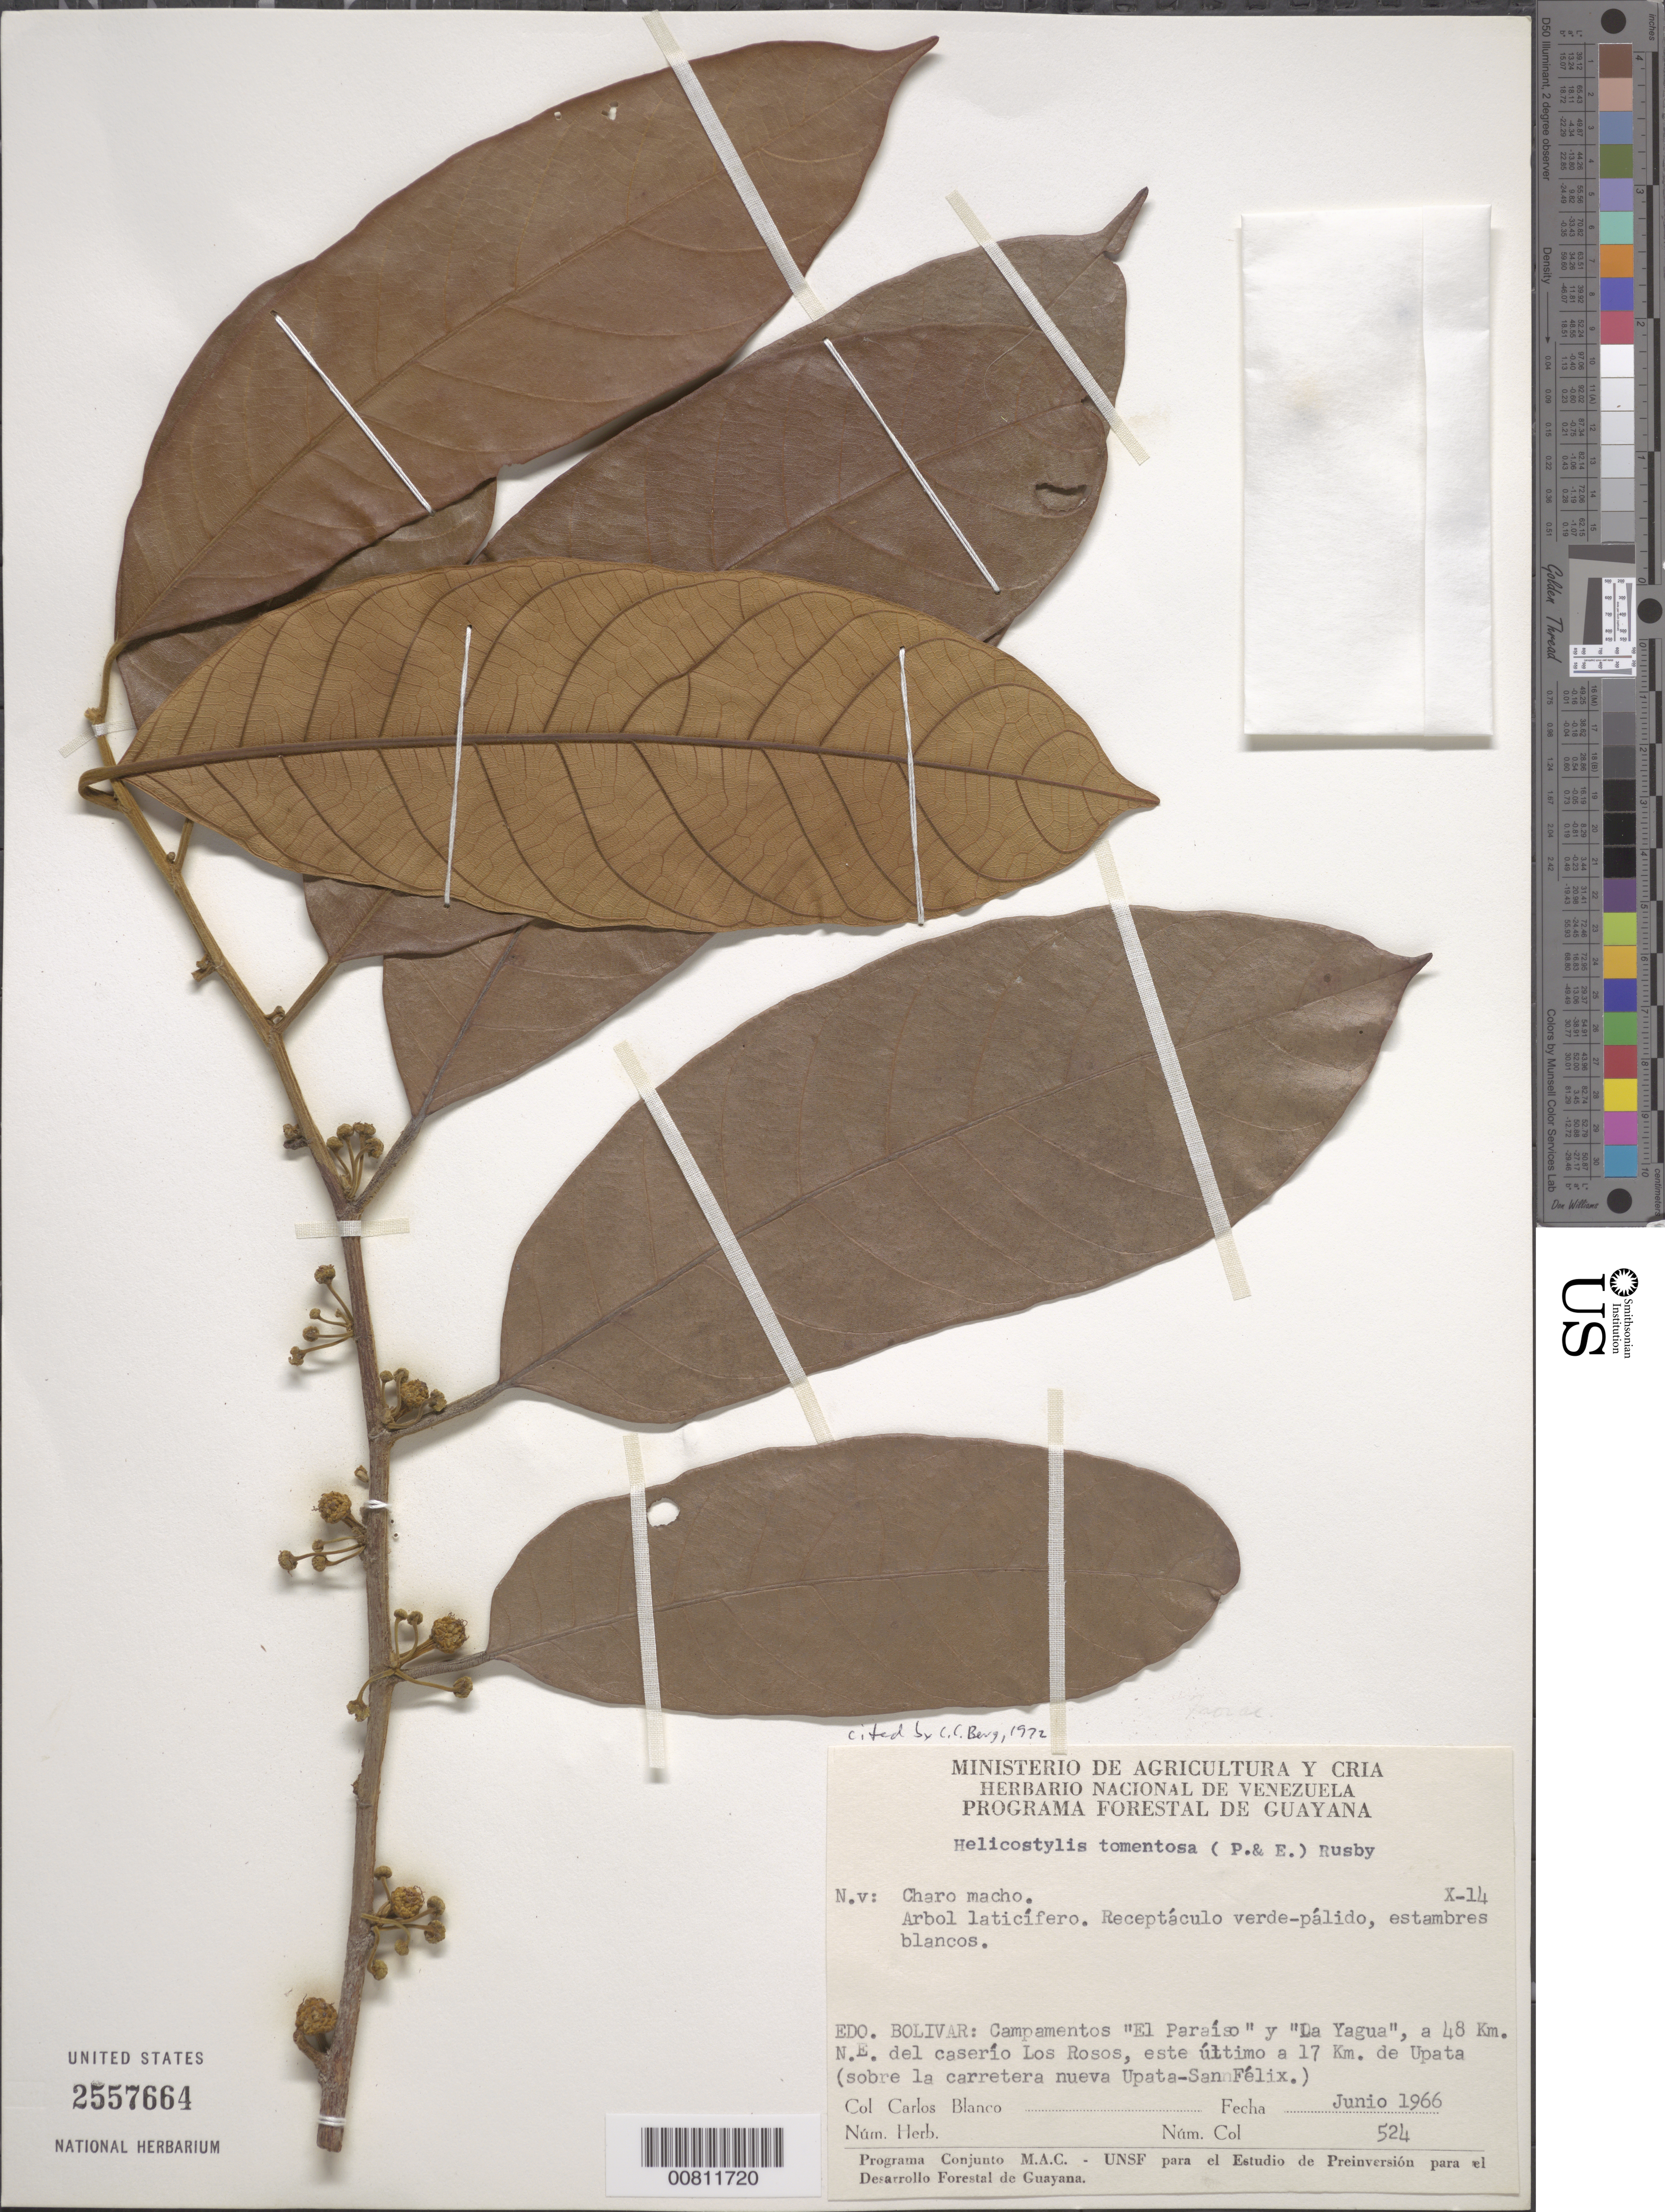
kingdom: Plantae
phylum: Tracheophyta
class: Magnoliopsida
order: Rosales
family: Moraceae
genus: Helicostylis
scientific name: Helicostylis tomentosa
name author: (Poepp. & Endl.) Rusby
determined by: Berg, C. C.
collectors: C. A. Blanco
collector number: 524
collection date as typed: Jun-66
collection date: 1966-06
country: Venezuela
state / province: Bolívar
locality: Campamentos "El Paraíso" y "La Yagua", 48 km NE del caserío Los Rosos, 17 km E de Upata (sobre la carretera neuva Upata-San Felix)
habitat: Sobre carretera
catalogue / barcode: US 2557664